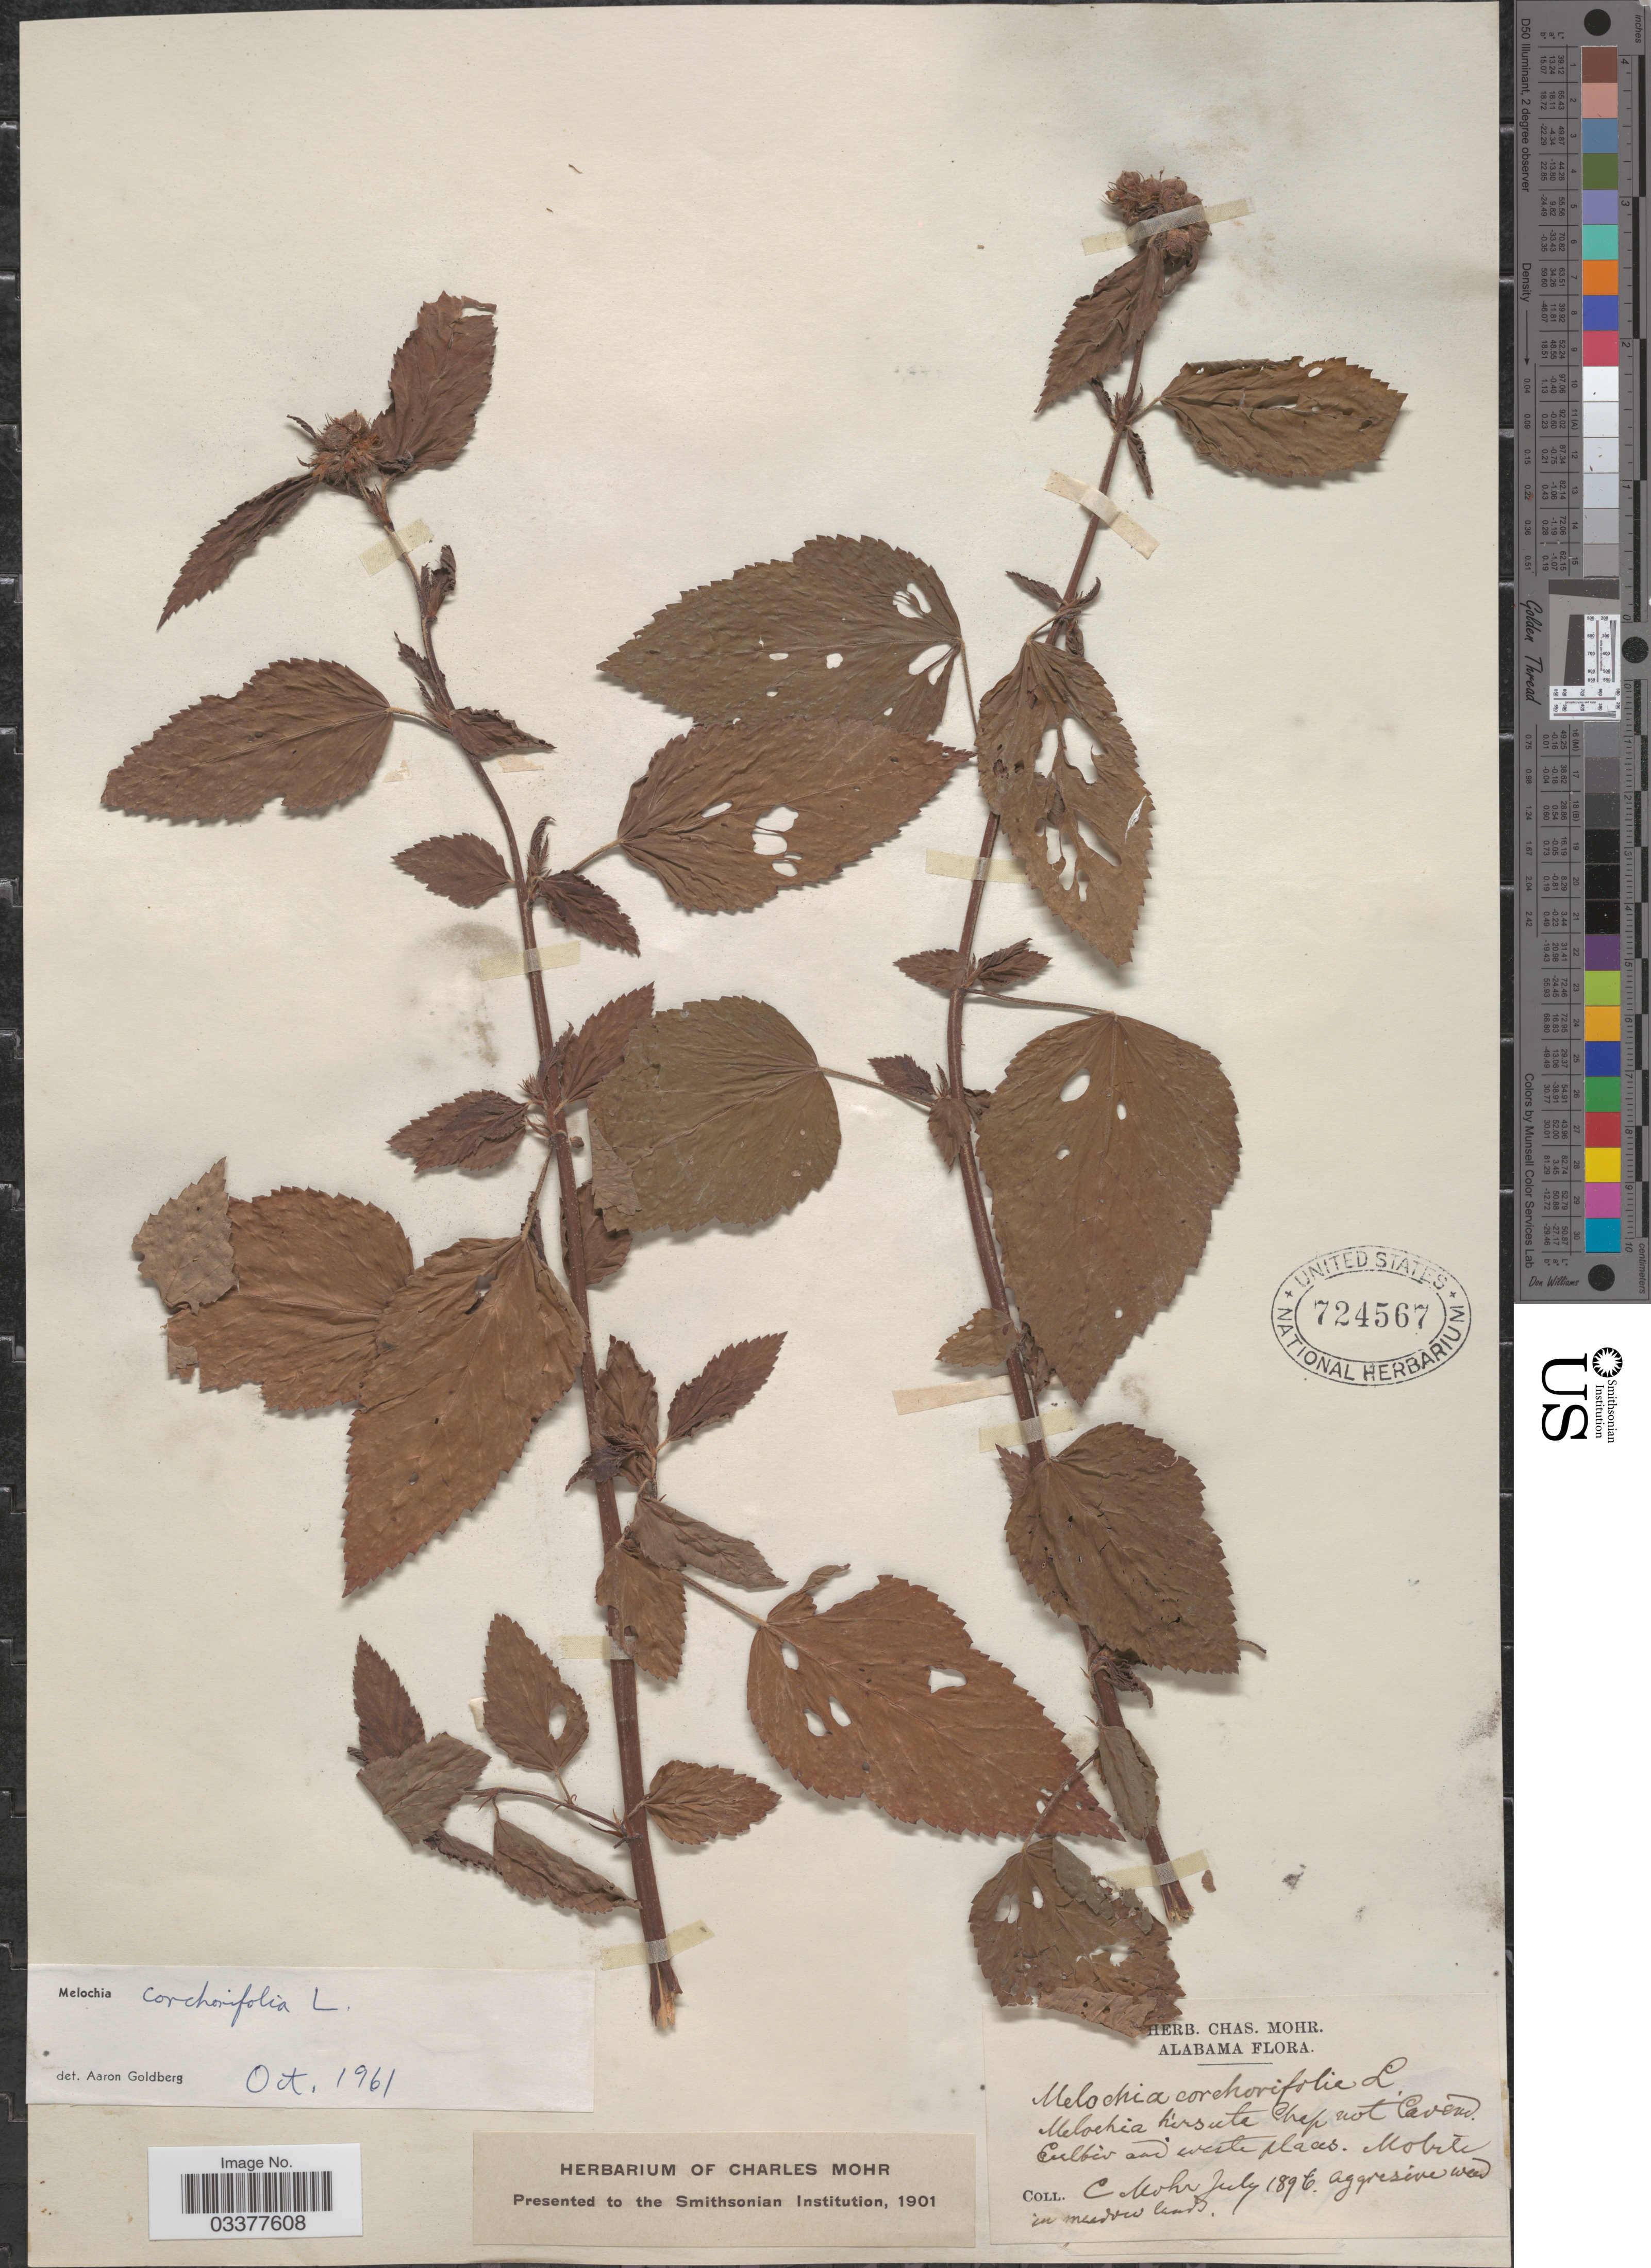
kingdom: Plantae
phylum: Tracheophyta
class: Magnoliopsida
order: Malvales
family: Malvaceae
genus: Melochia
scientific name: Melochia corchorifolia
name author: L.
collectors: Mohr, C. T. (herbarium)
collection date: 1896-07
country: United States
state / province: Alabama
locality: Mobile.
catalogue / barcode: US 724567